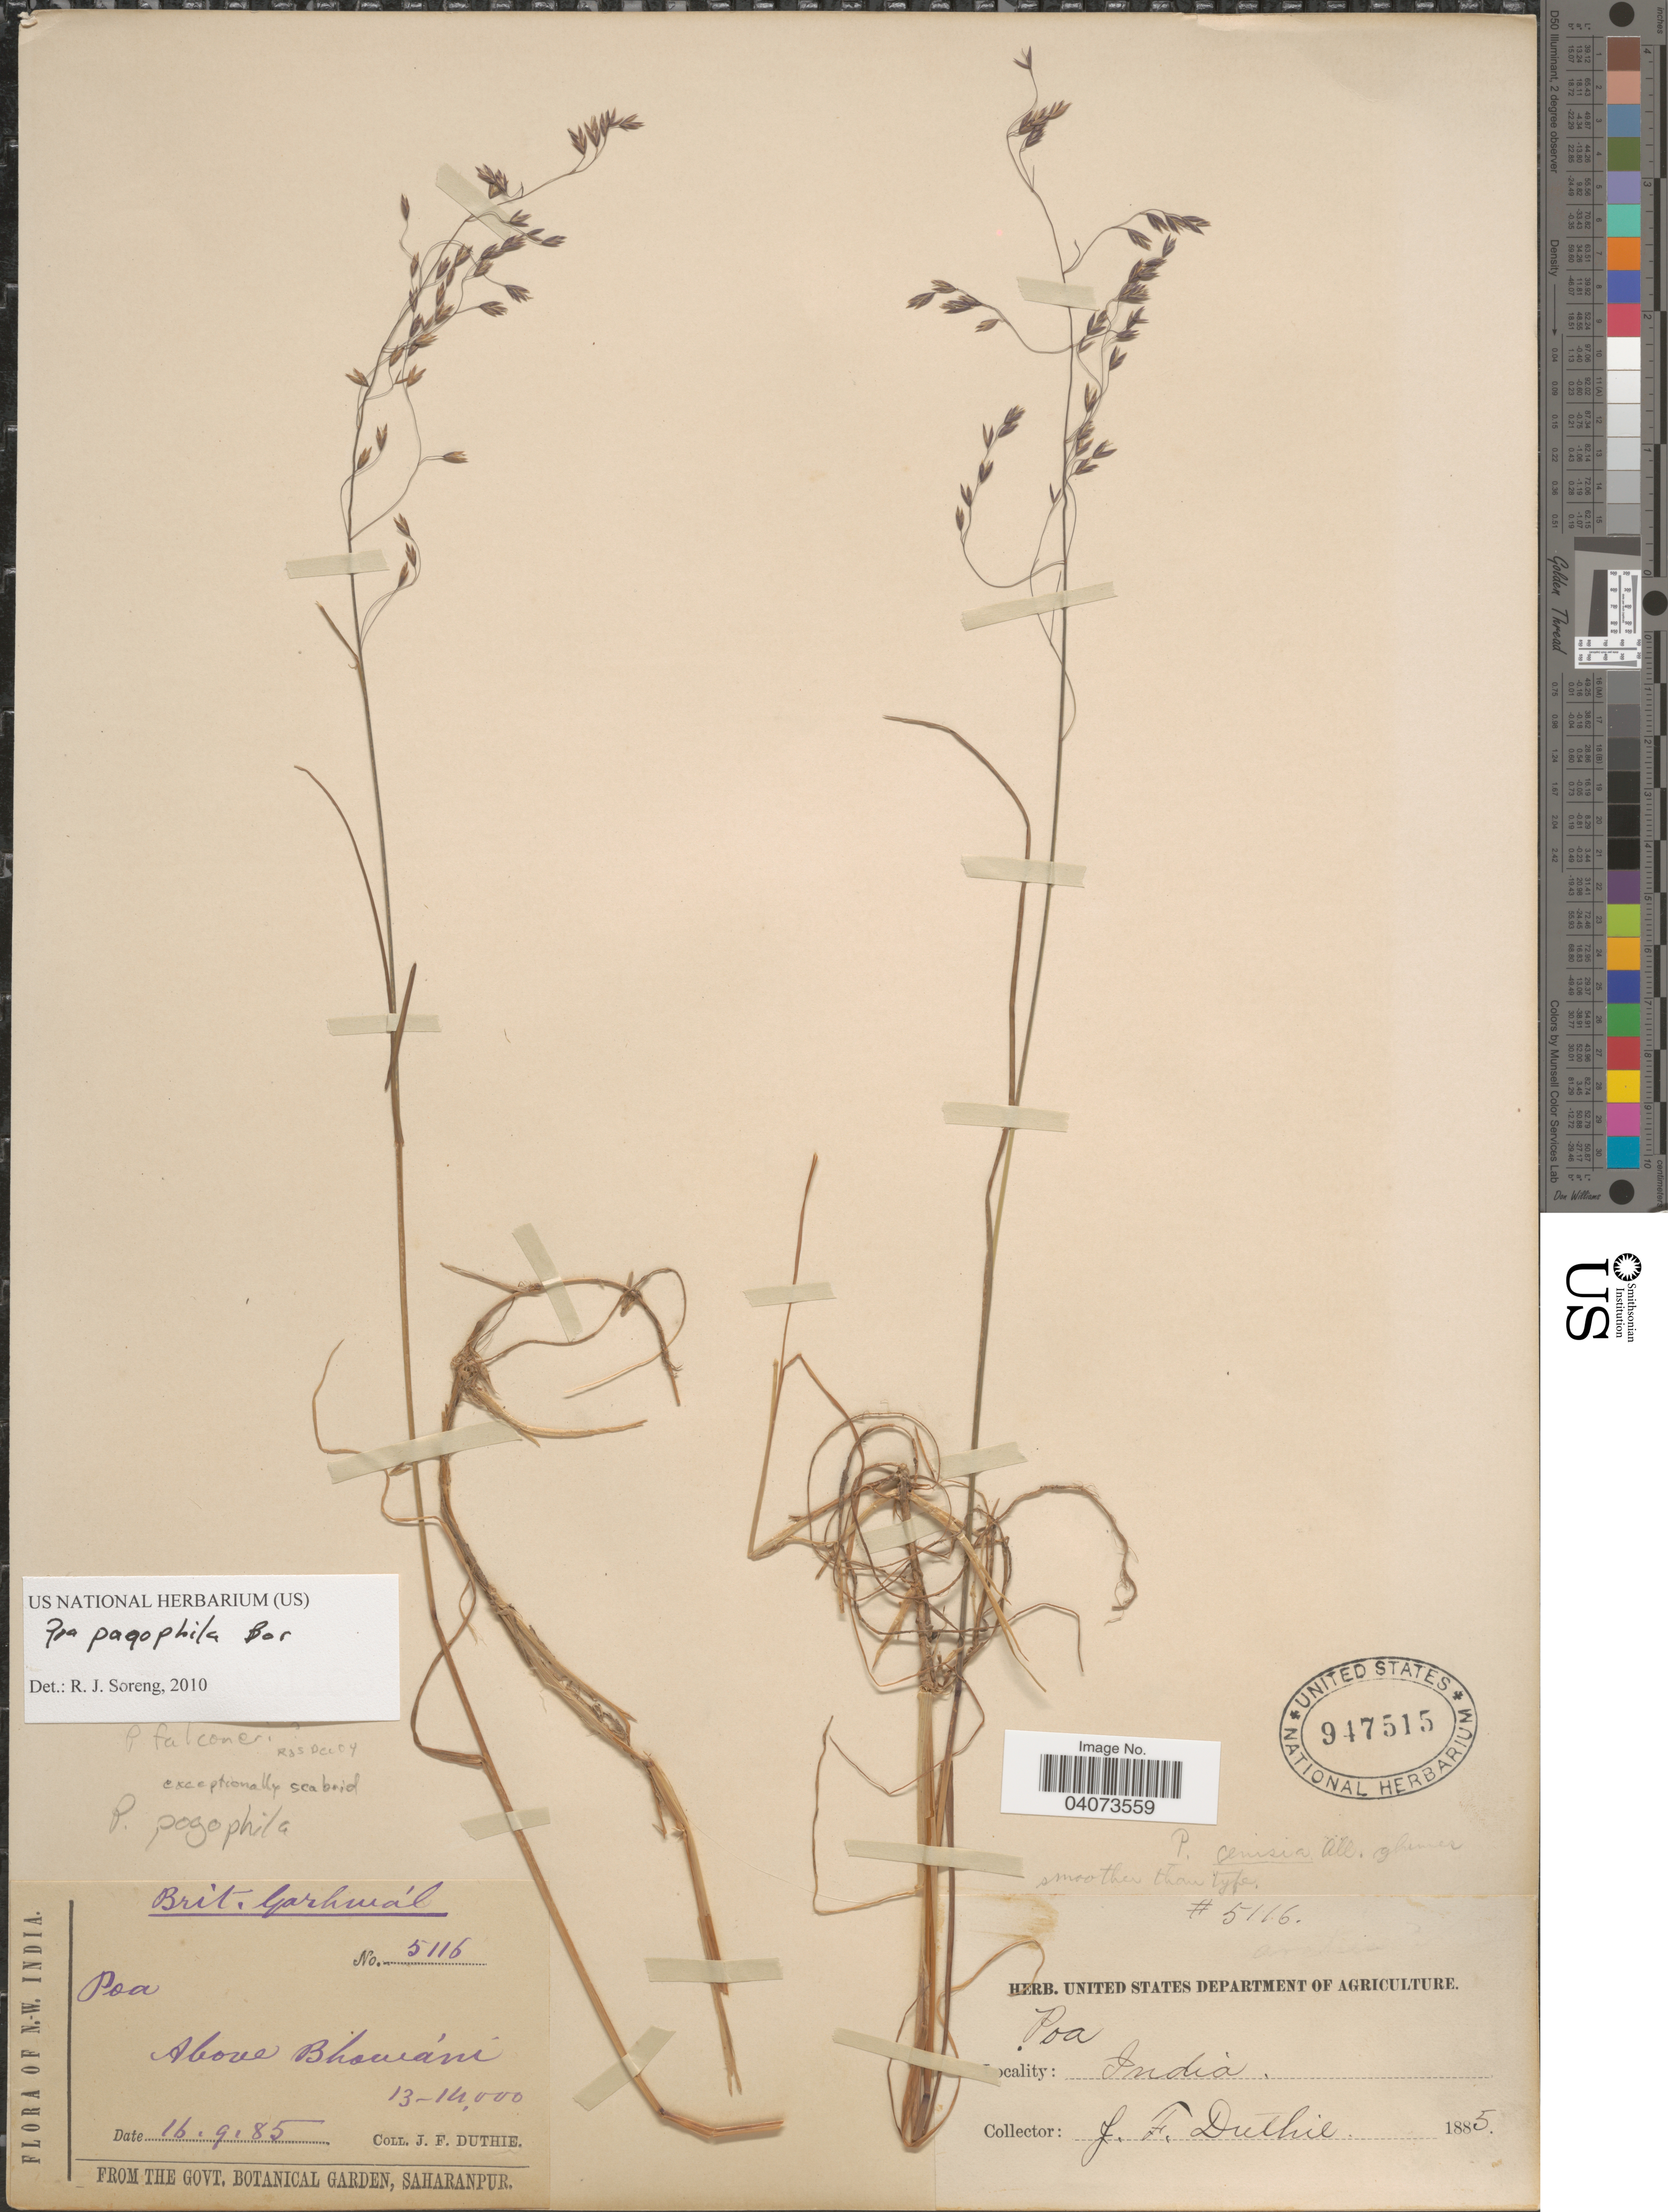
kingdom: Plantae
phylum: Tracheophyta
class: Liliopsida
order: Poales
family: Poaceae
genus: Poa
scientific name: Poa pagophila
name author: Bor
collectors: J. F. Duthie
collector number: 5116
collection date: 1885-09-16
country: India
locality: Brit. Garhwál. Above Bhawám. N.W. India.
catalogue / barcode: US 947515